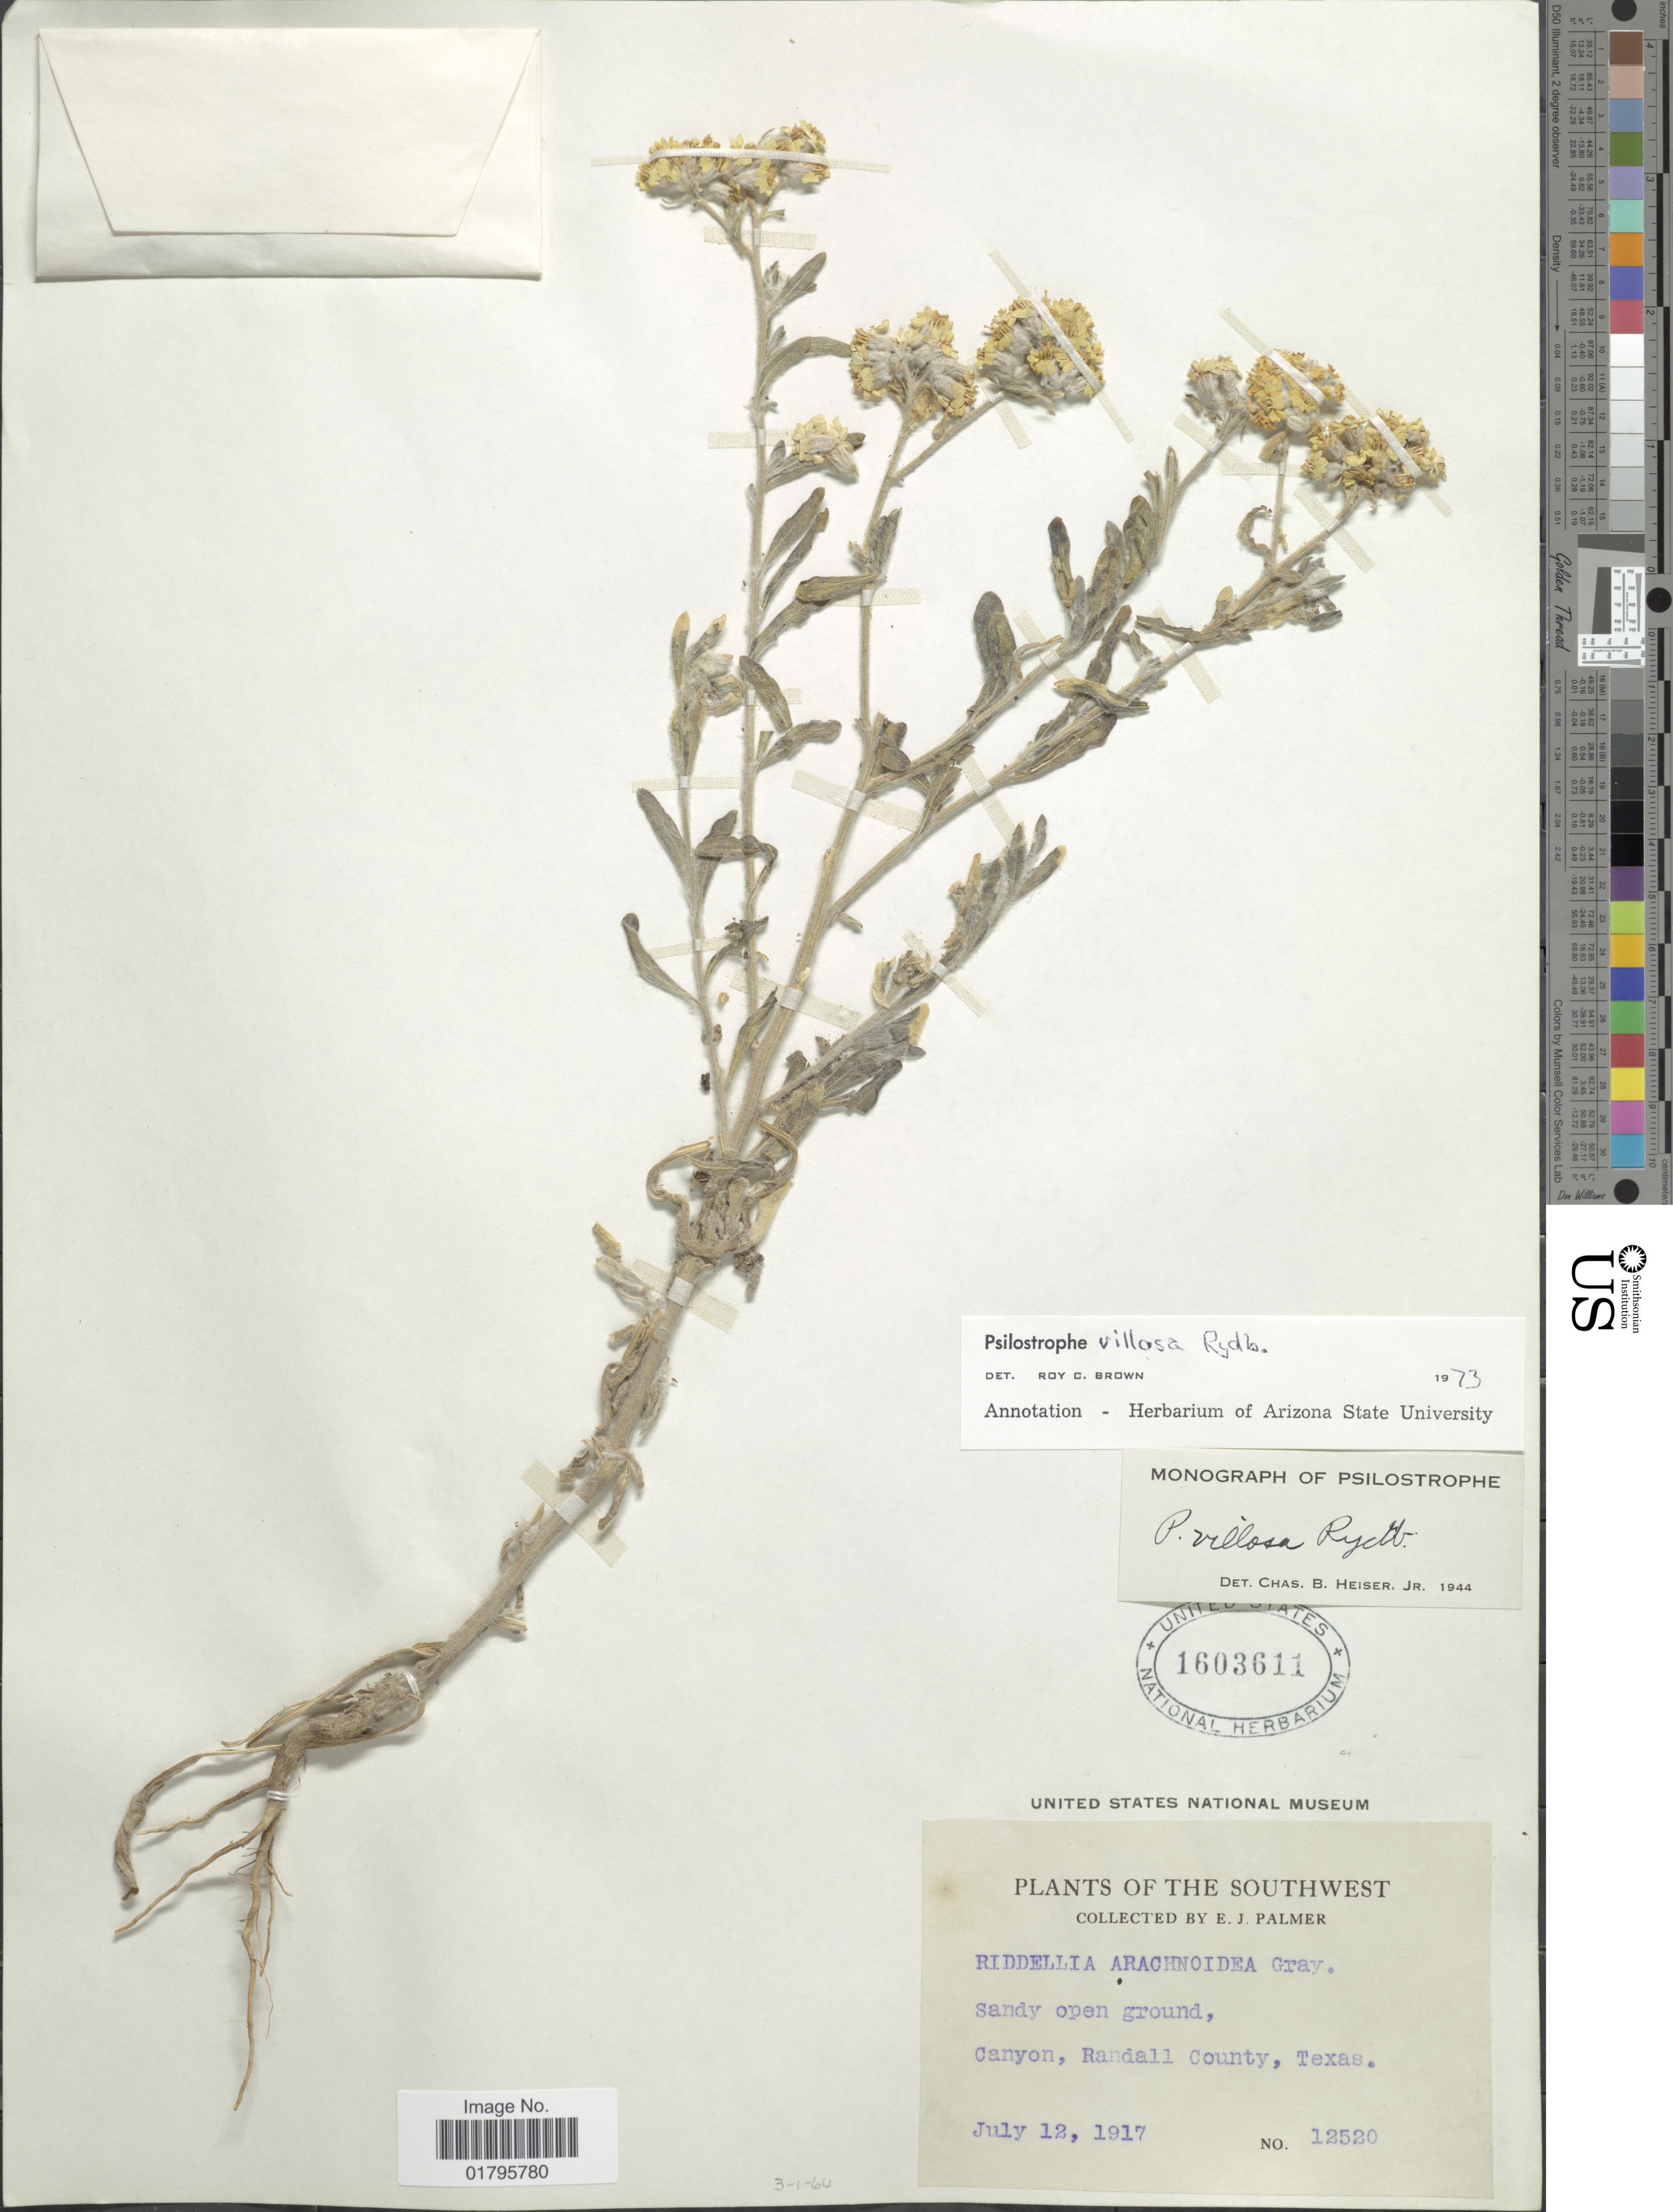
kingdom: Plantae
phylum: Tracheophyta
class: Magnoliopsida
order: Asterales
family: Asteraceae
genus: Psilostrophe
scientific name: Psilostrophe villosa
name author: Rydb. ex Britton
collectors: E. J. Palmer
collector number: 12520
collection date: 1917-07-12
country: United States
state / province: Texas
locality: Canyon, Randall County, Southwest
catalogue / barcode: US 1603611